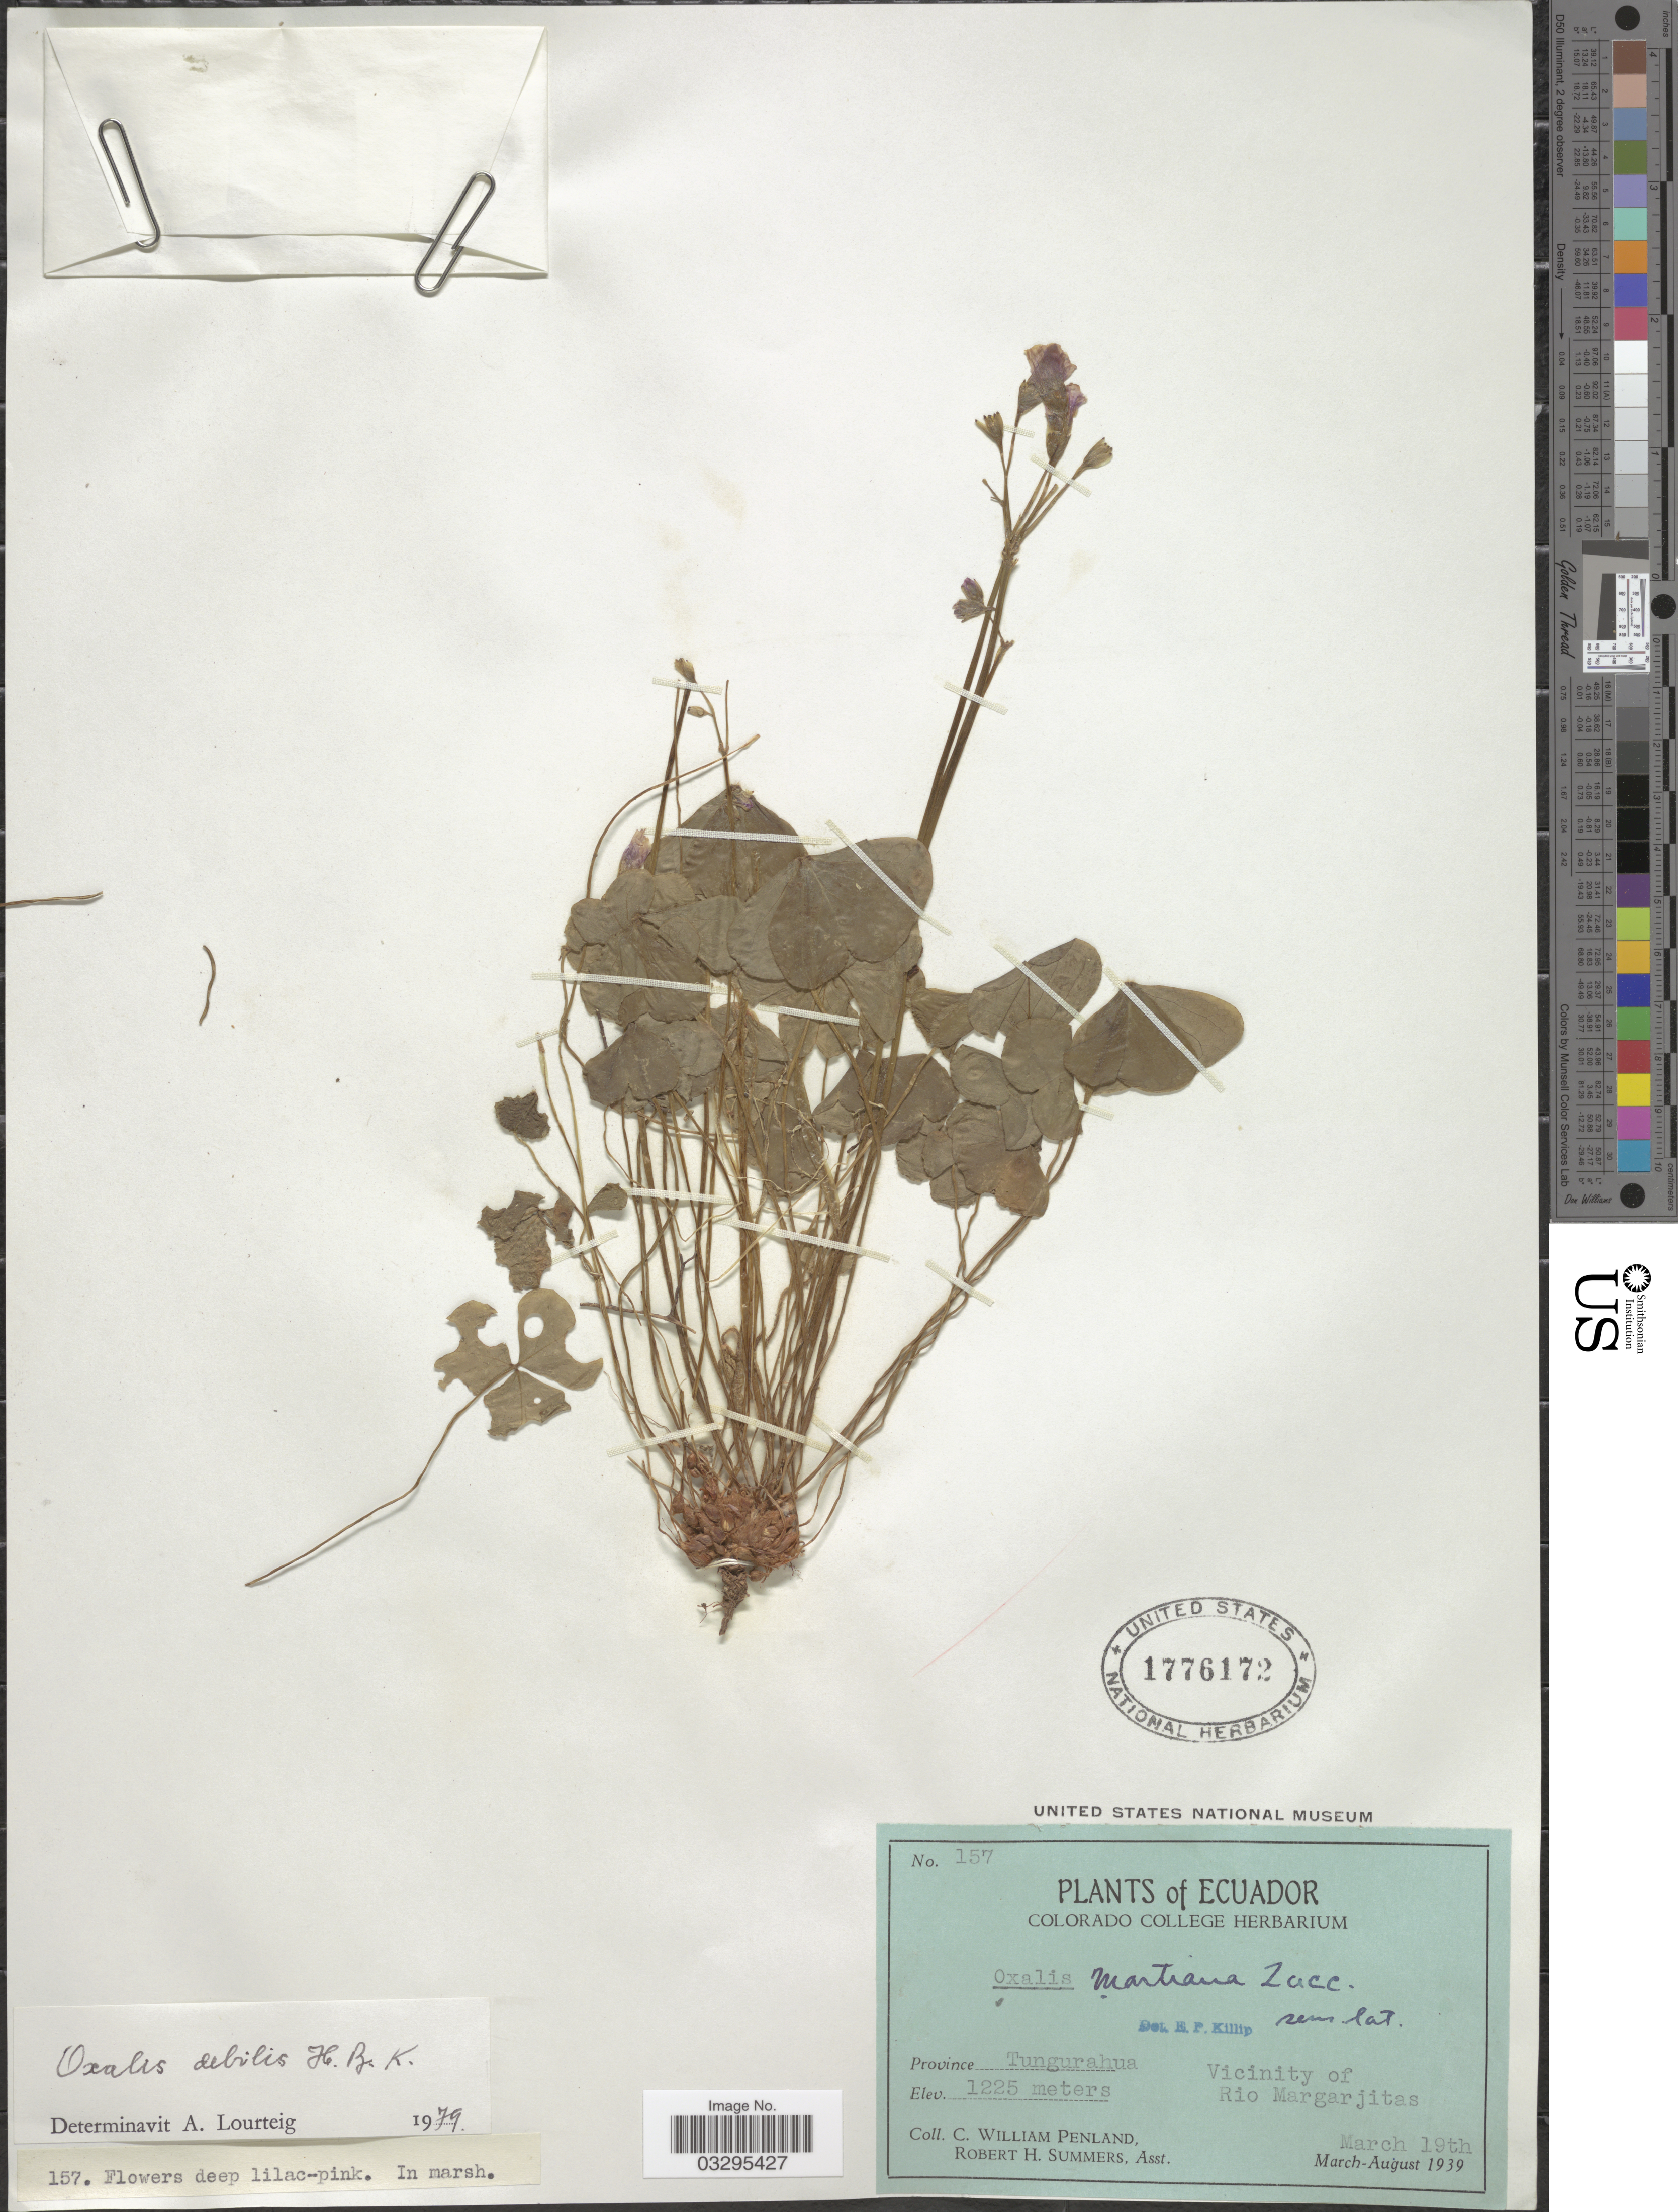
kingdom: Plantae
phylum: Tracheophyta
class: Magnoliopsida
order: Oxalidales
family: Oxalidaceae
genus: Oxalis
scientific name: Oxalis debilis var. debilis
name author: Kunth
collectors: C. W. Penland & R. Summers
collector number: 157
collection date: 1939-03-19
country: Ecuador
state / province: Tungurahua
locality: Vicinity of Rio Margarjitas.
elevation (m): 1225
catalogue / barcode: US 1776172